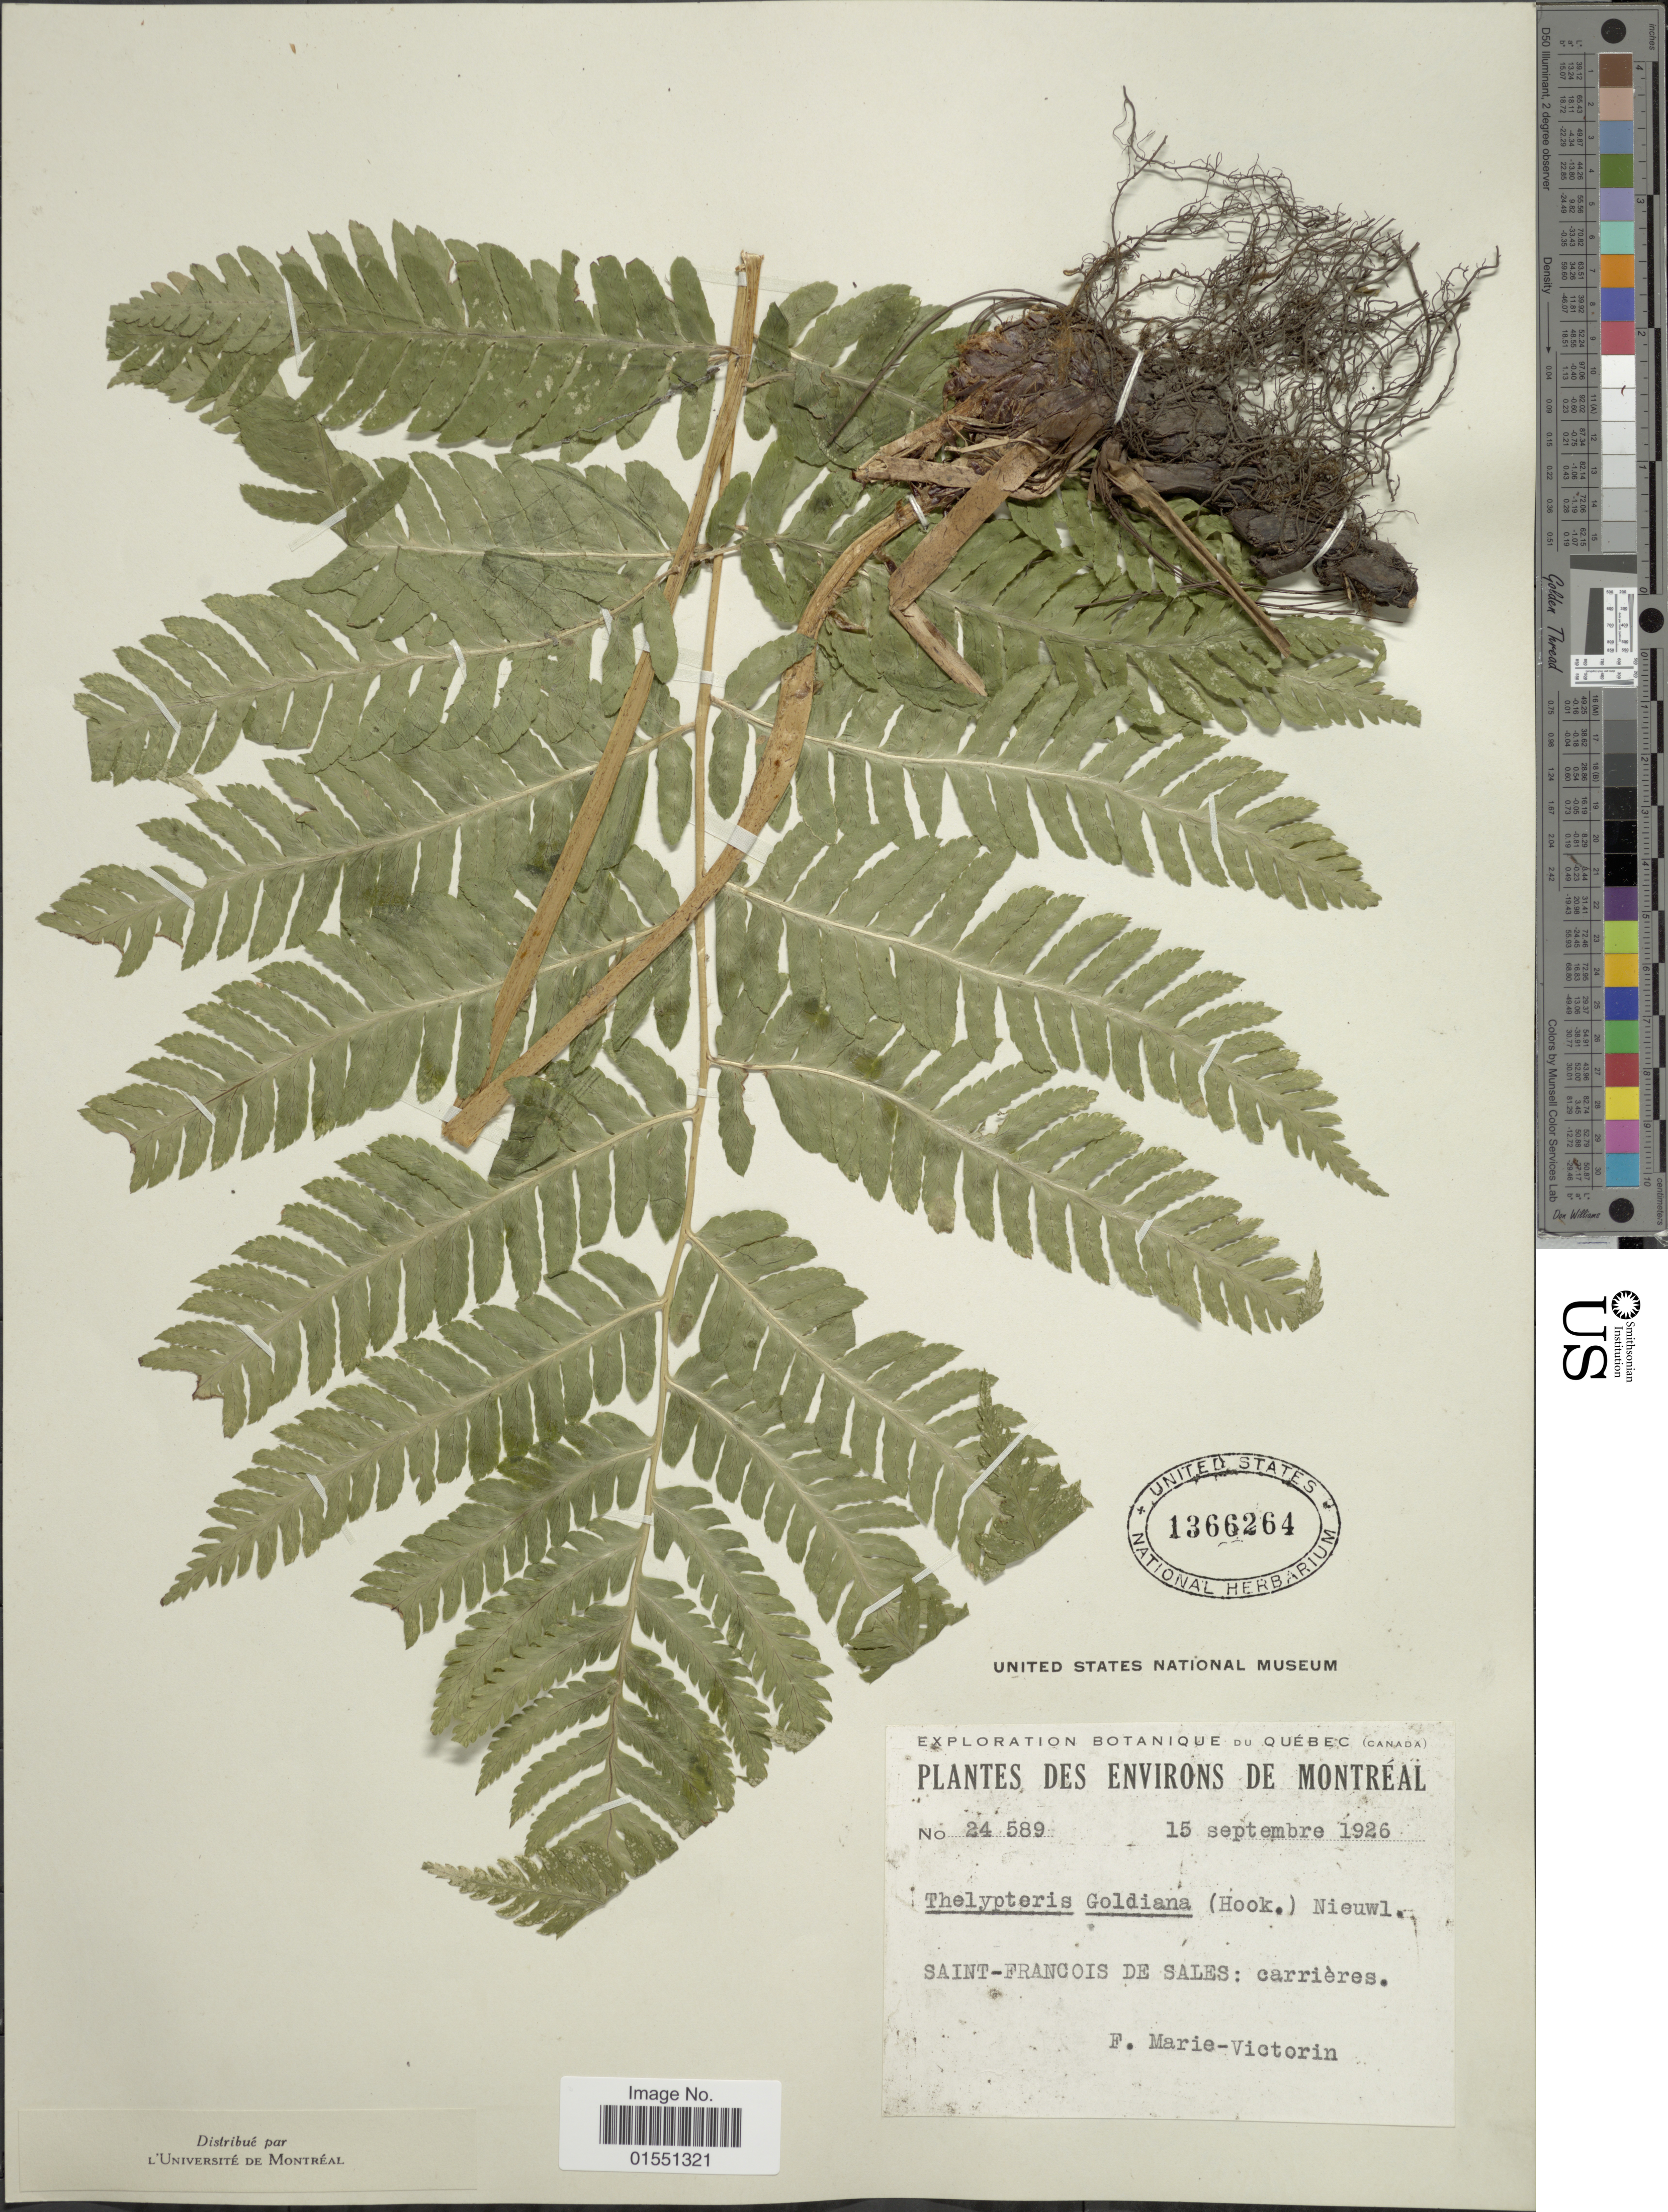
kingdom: Plantae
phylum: Tracheophyta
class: Polypodiopsida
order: Polypodiales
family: Dryopteridaceae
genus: Dryopteris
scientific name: Dryopteris goldiana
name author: (Hook. ex Goldie) A. Gray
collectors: Fr. Marie-Victorin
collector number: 24589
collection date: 1926-09-15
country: Canada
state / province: Quebec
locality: Environs de Montréal. Saint-Francois de Sales: carrières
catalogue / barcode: US 1366264